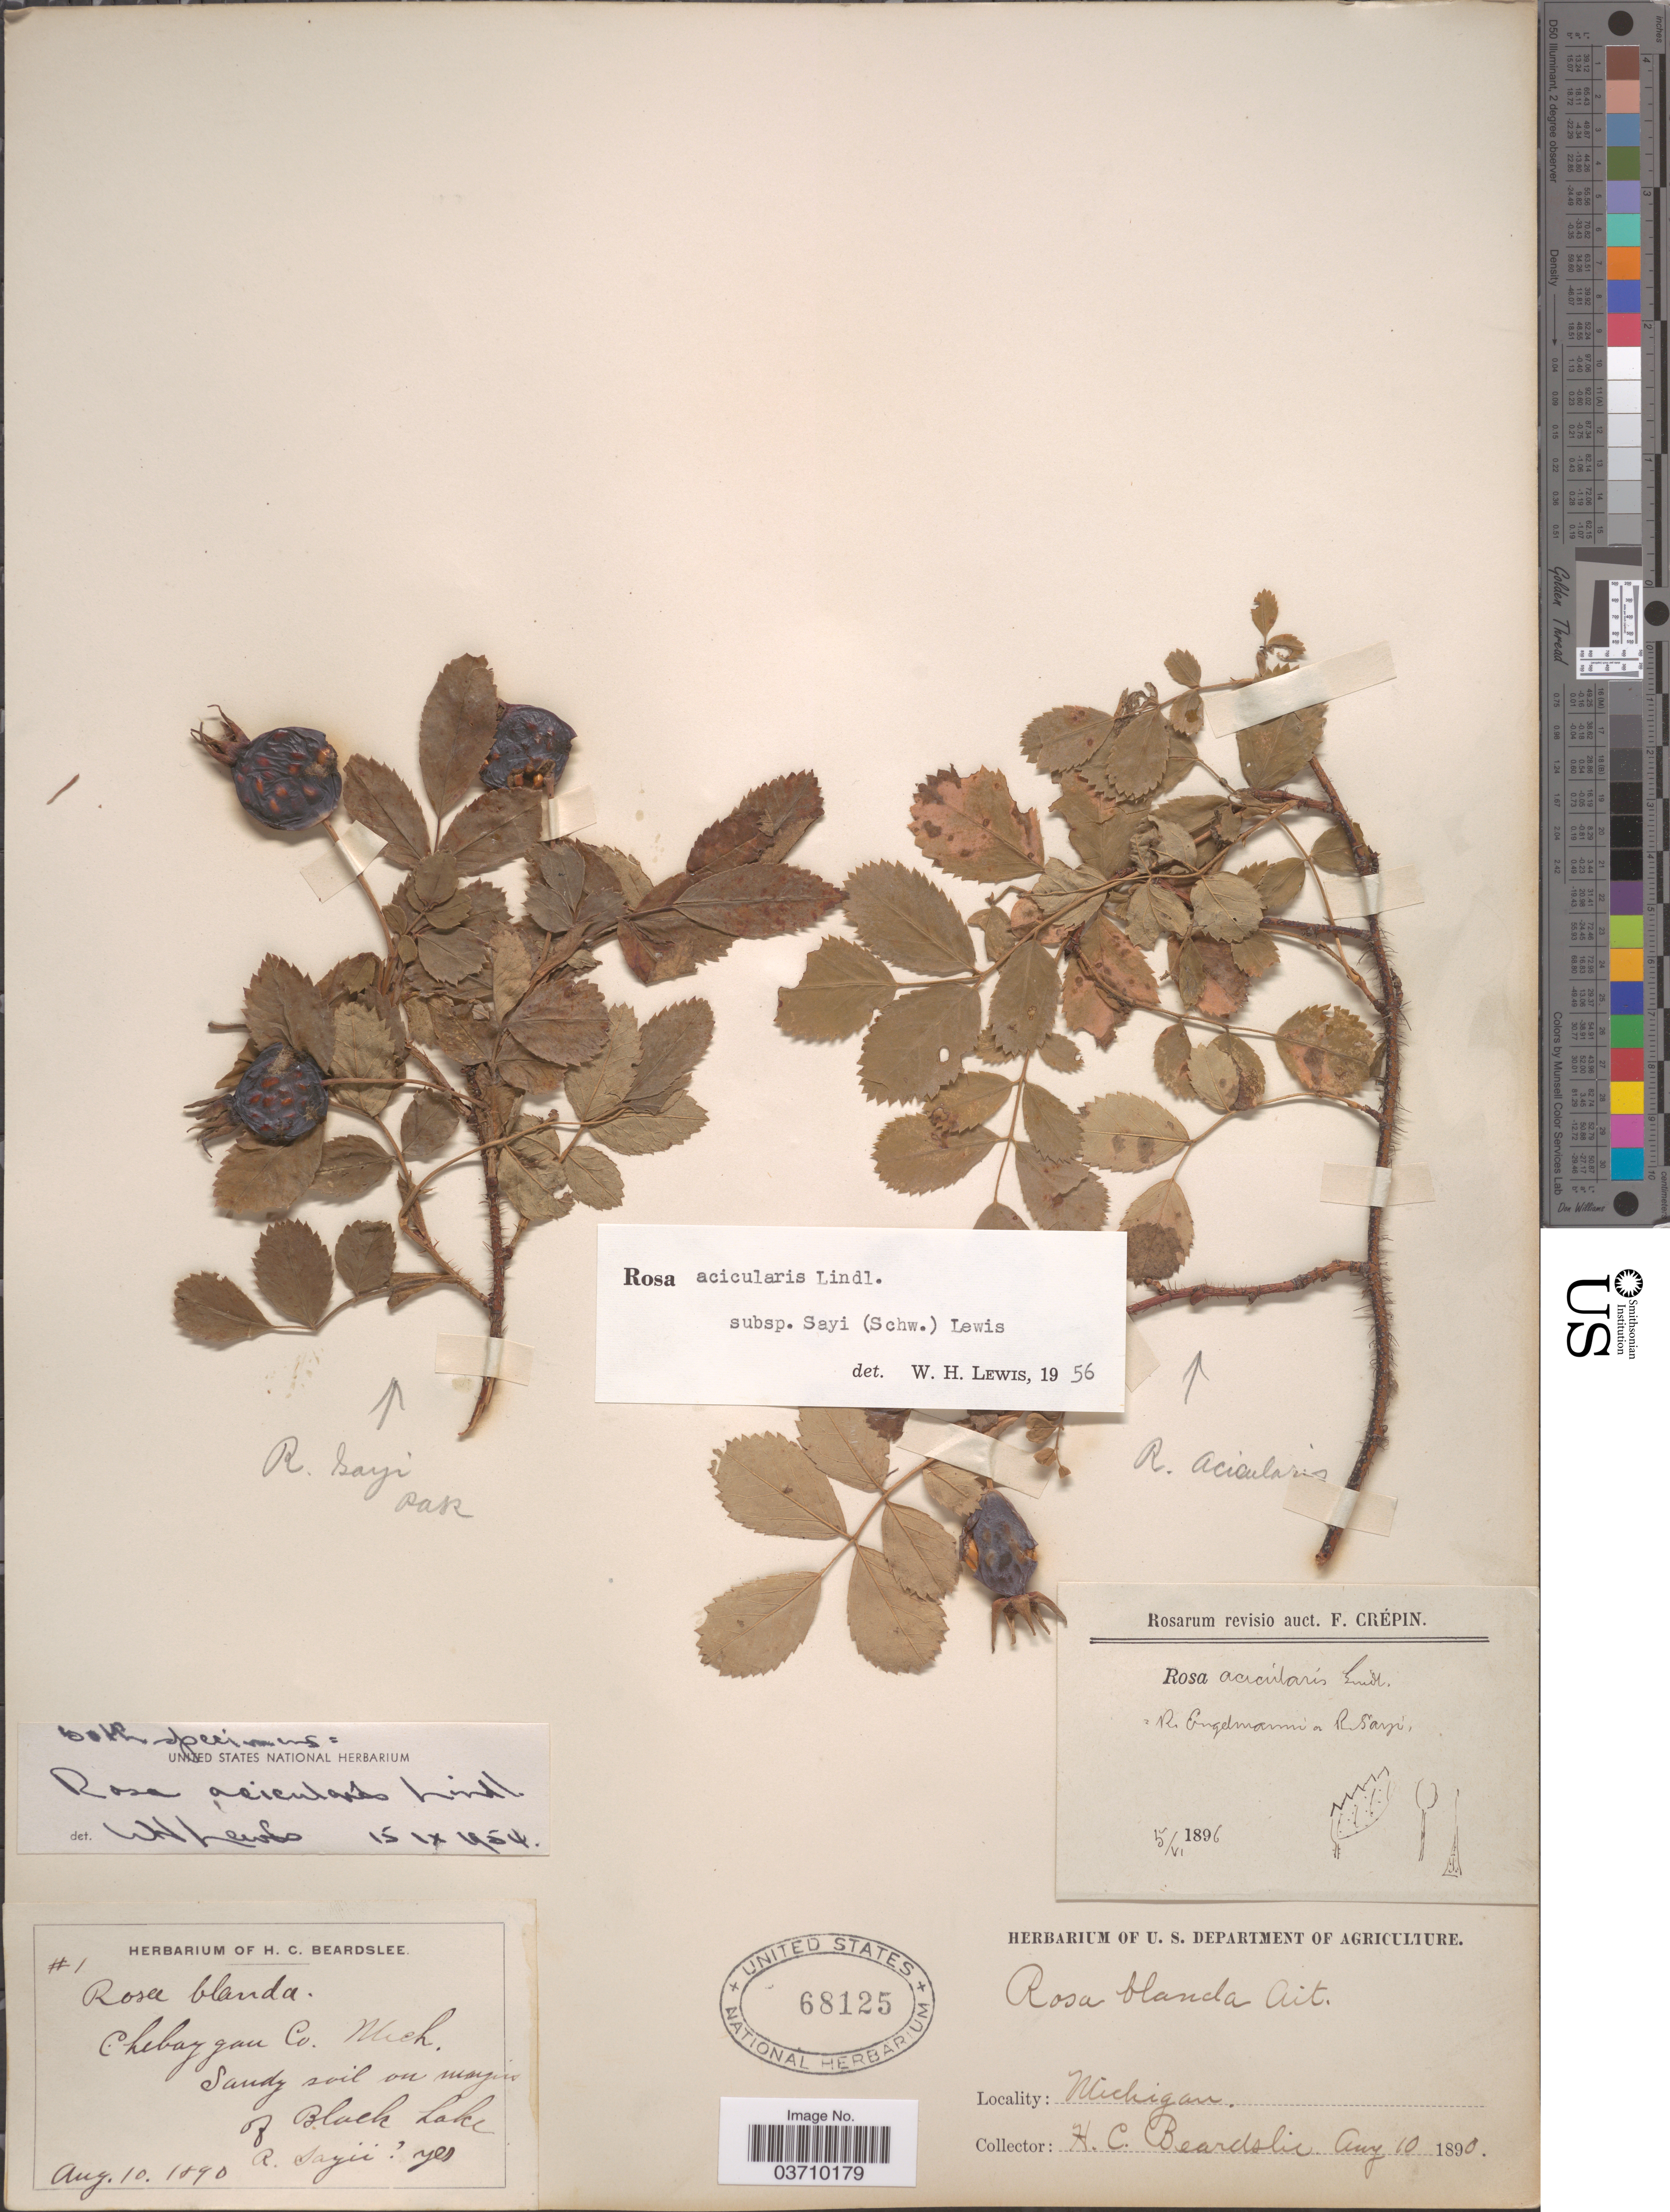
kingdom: Plantae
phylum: Tracheophyta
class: Magnoliopsida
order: Rosales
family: Rosaceae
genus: Rosa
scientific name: Rosa acicularis var. sayi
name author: (Schwein.) Rehder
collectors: H. Beardslee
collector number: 1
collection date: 1890-08-10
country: United States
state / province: Michigan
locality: Cheboygan Co. Margins of Black Lake.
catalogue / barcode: US 68125